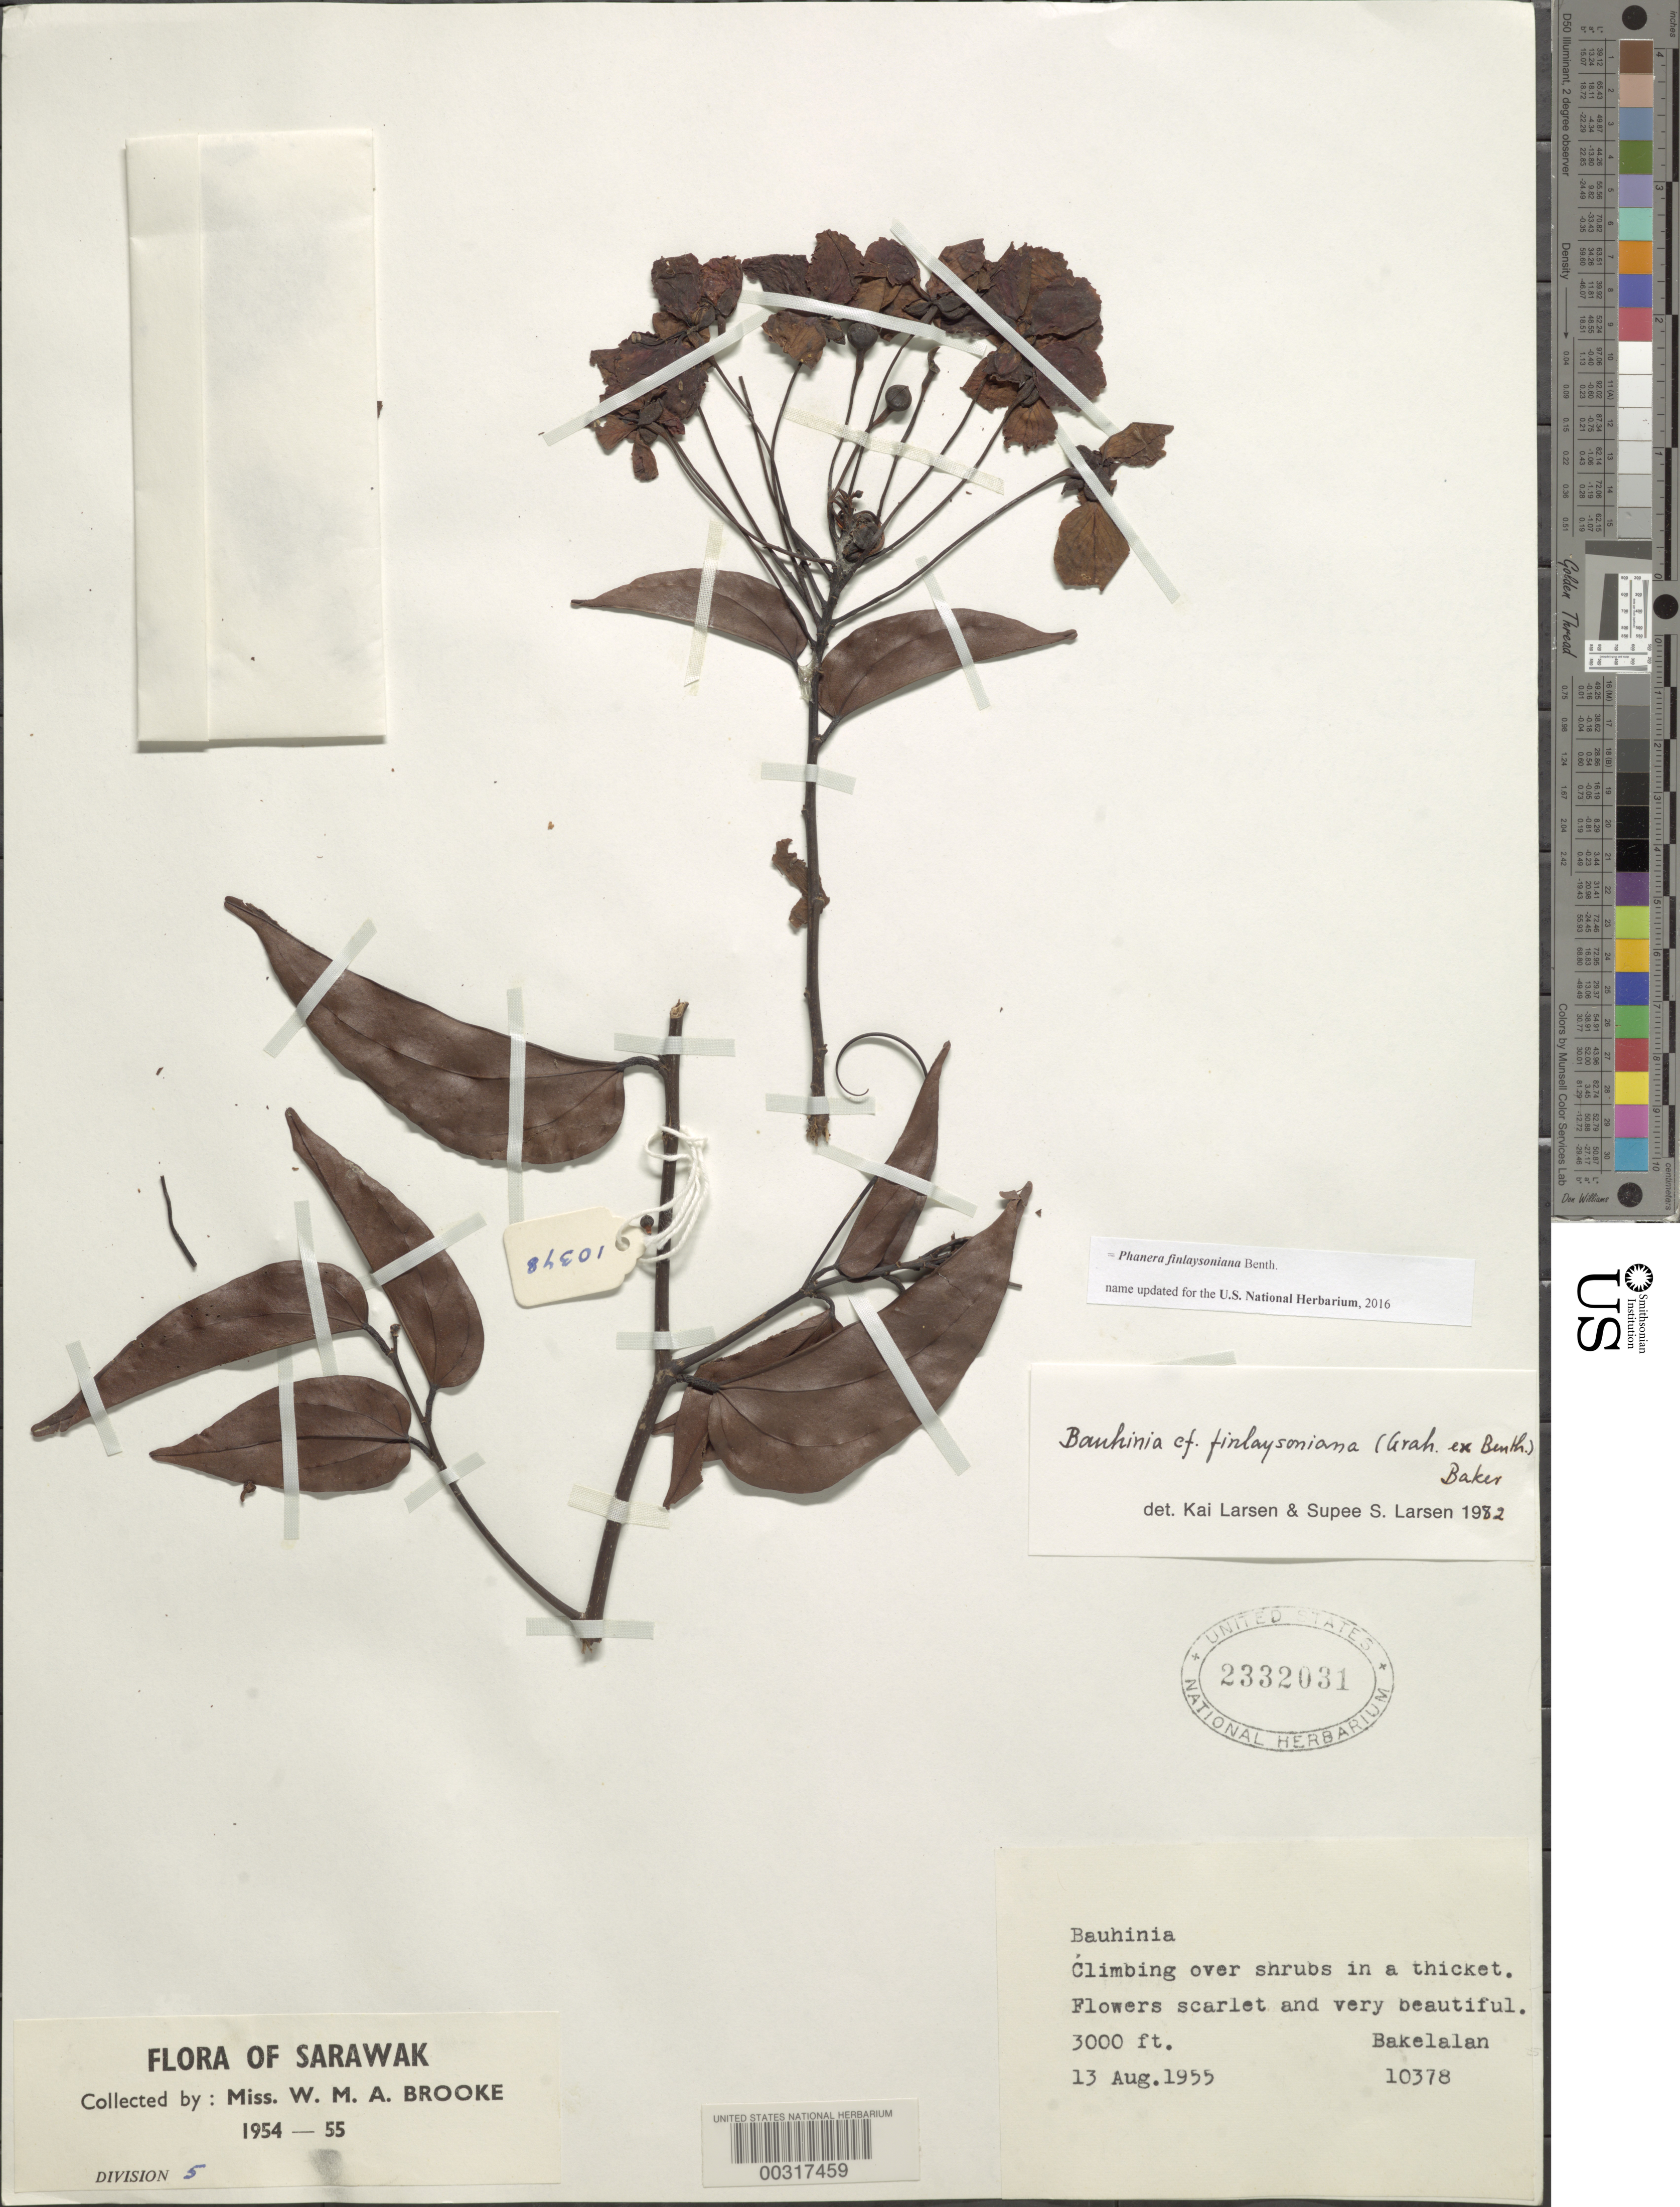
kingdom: Plantae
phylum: Tracheophyta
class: Magnoliopsida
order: Fabales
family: Fabaceae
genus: Phanera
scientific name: Phanera finlaysoniana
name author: Benth.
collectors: W. Brooke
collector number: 10378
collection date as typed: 13 Aug 1955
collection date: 1955-08-13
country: Malaysia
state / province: Sarawak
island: Borneo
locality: Bakelalan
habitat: In thicket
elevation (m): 914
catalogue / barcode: US 2332031